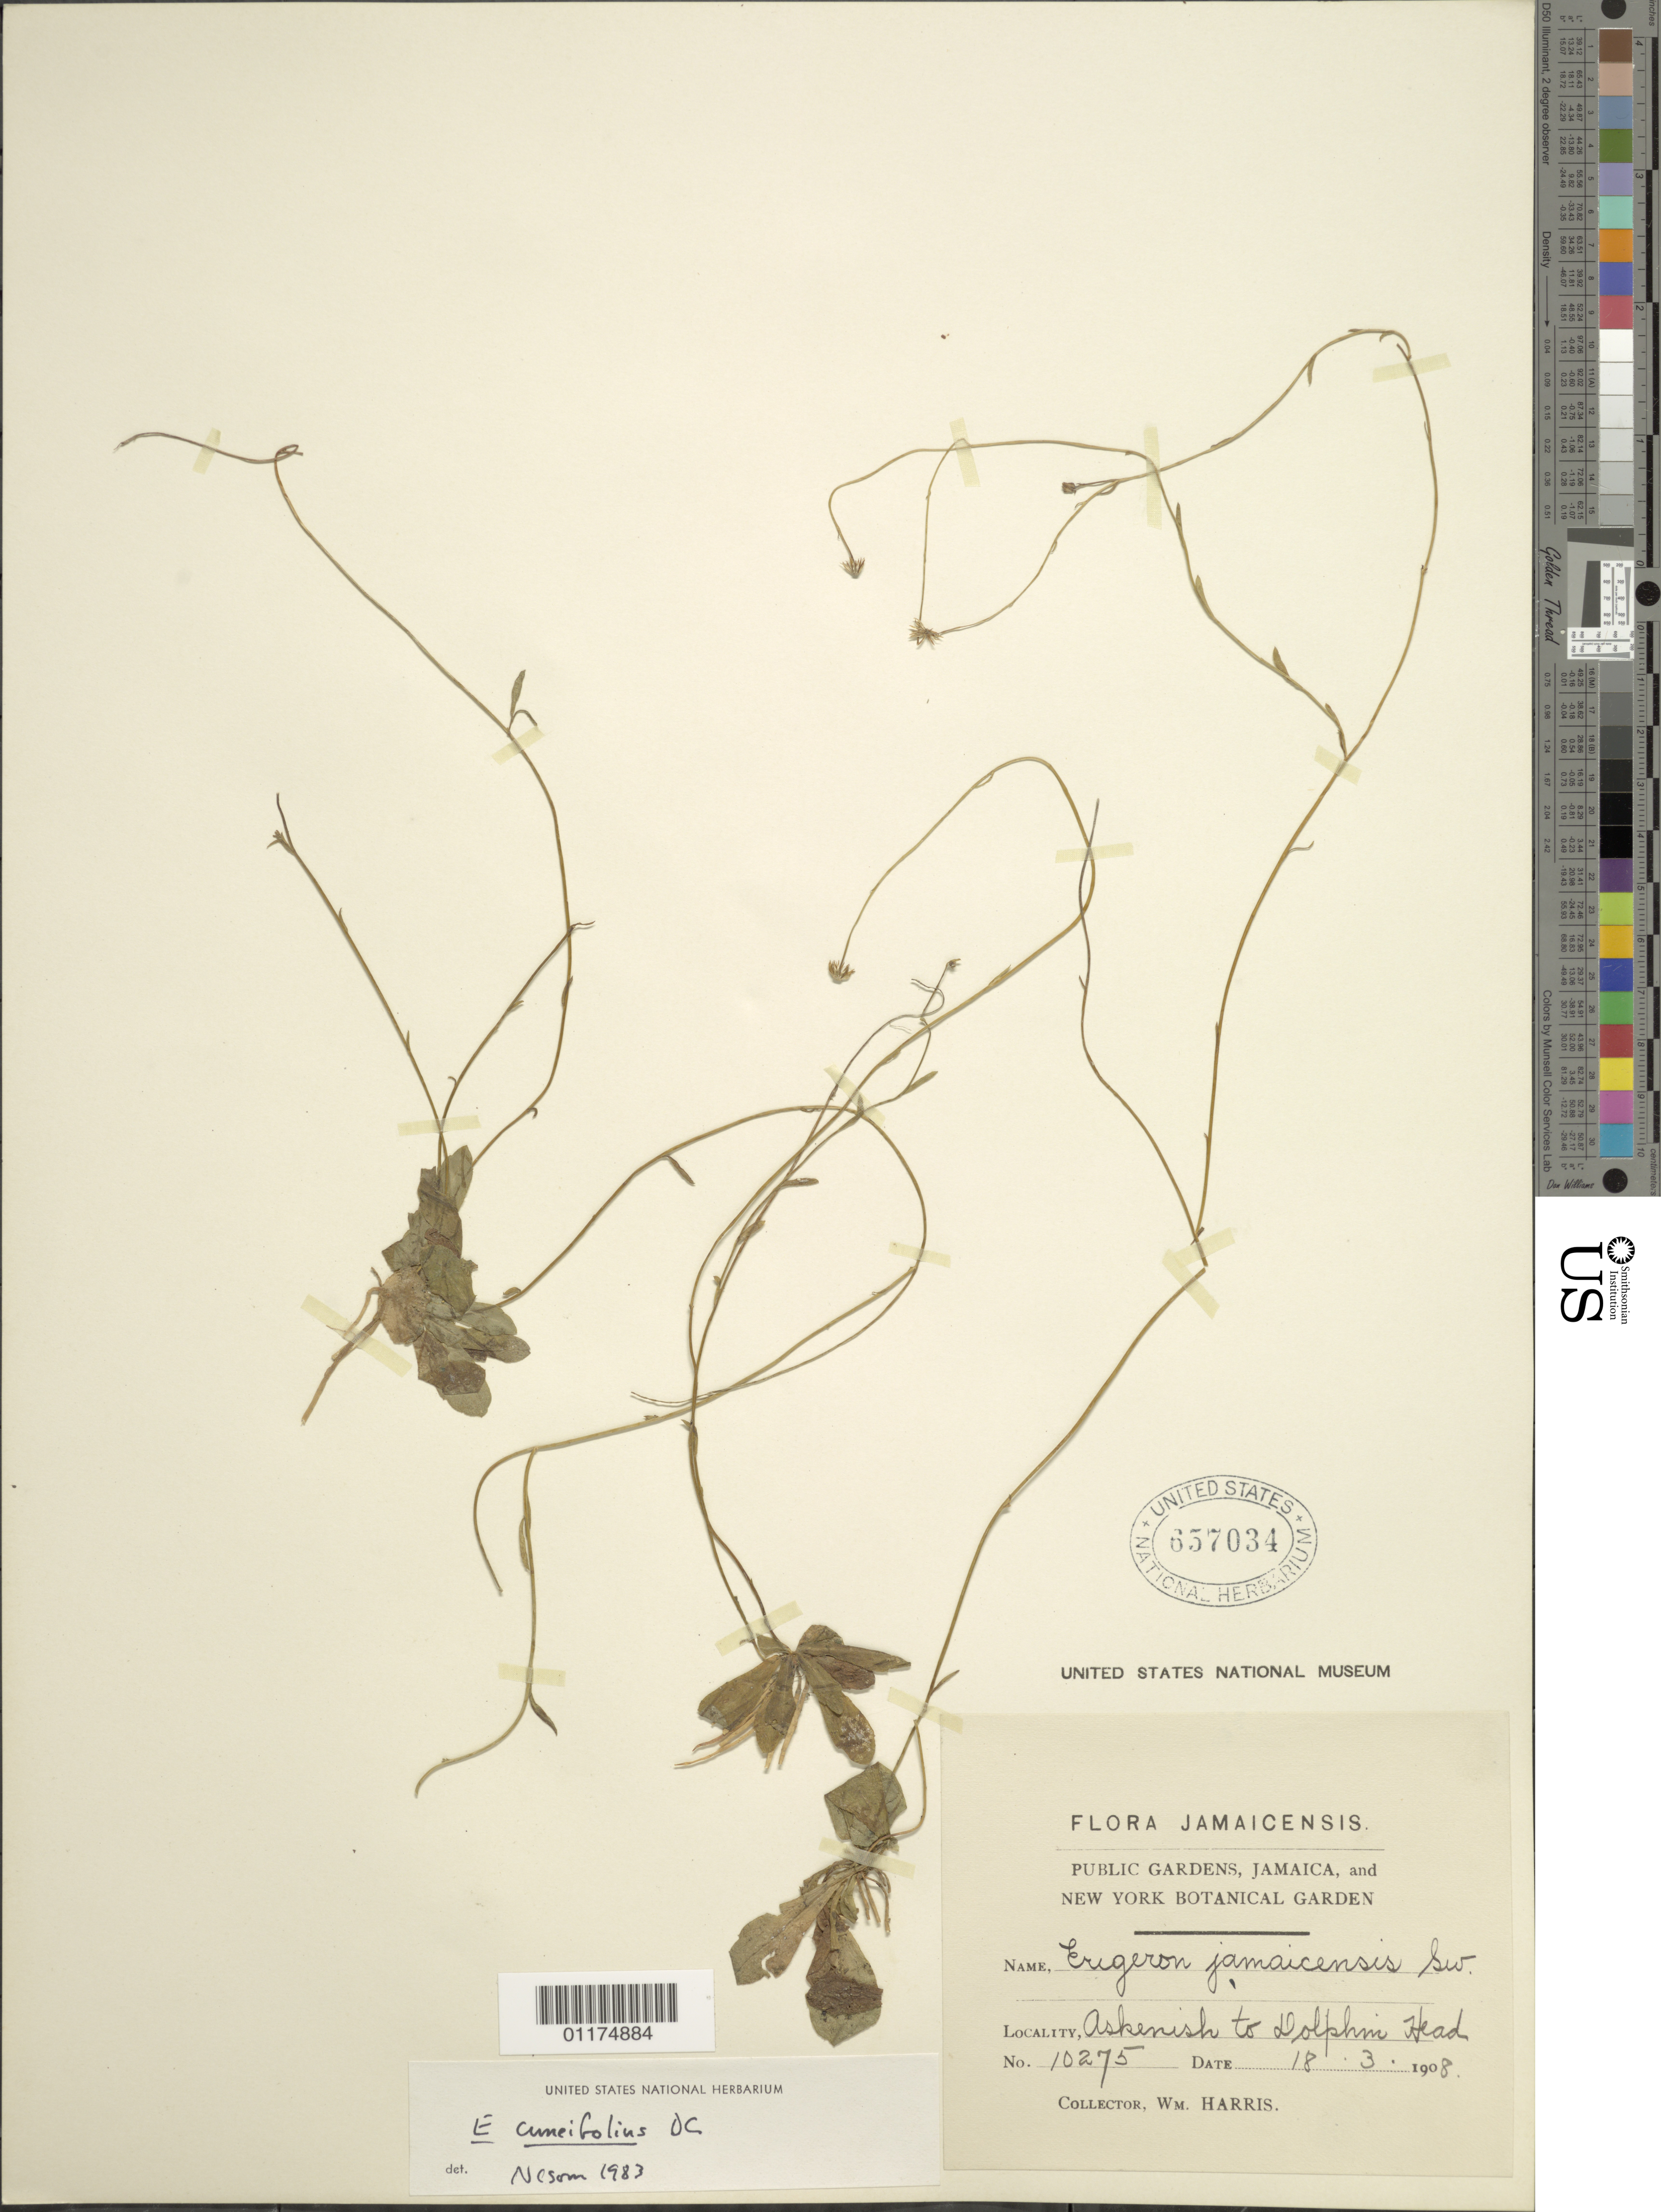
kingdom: Plantae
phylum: Tracheophyta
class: Magnoliopsida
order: Asterales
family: Asteraceae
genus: Erigeron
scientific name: Erigeron cuneifolius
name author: DC.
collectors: W. H. Harris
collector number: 10275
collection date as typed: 18 Mar 1908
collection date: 1908-03-18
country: Jamaica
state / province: Hanover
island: Jamaica I.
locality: Askenish to Dolphin Head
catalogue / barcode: US 657034